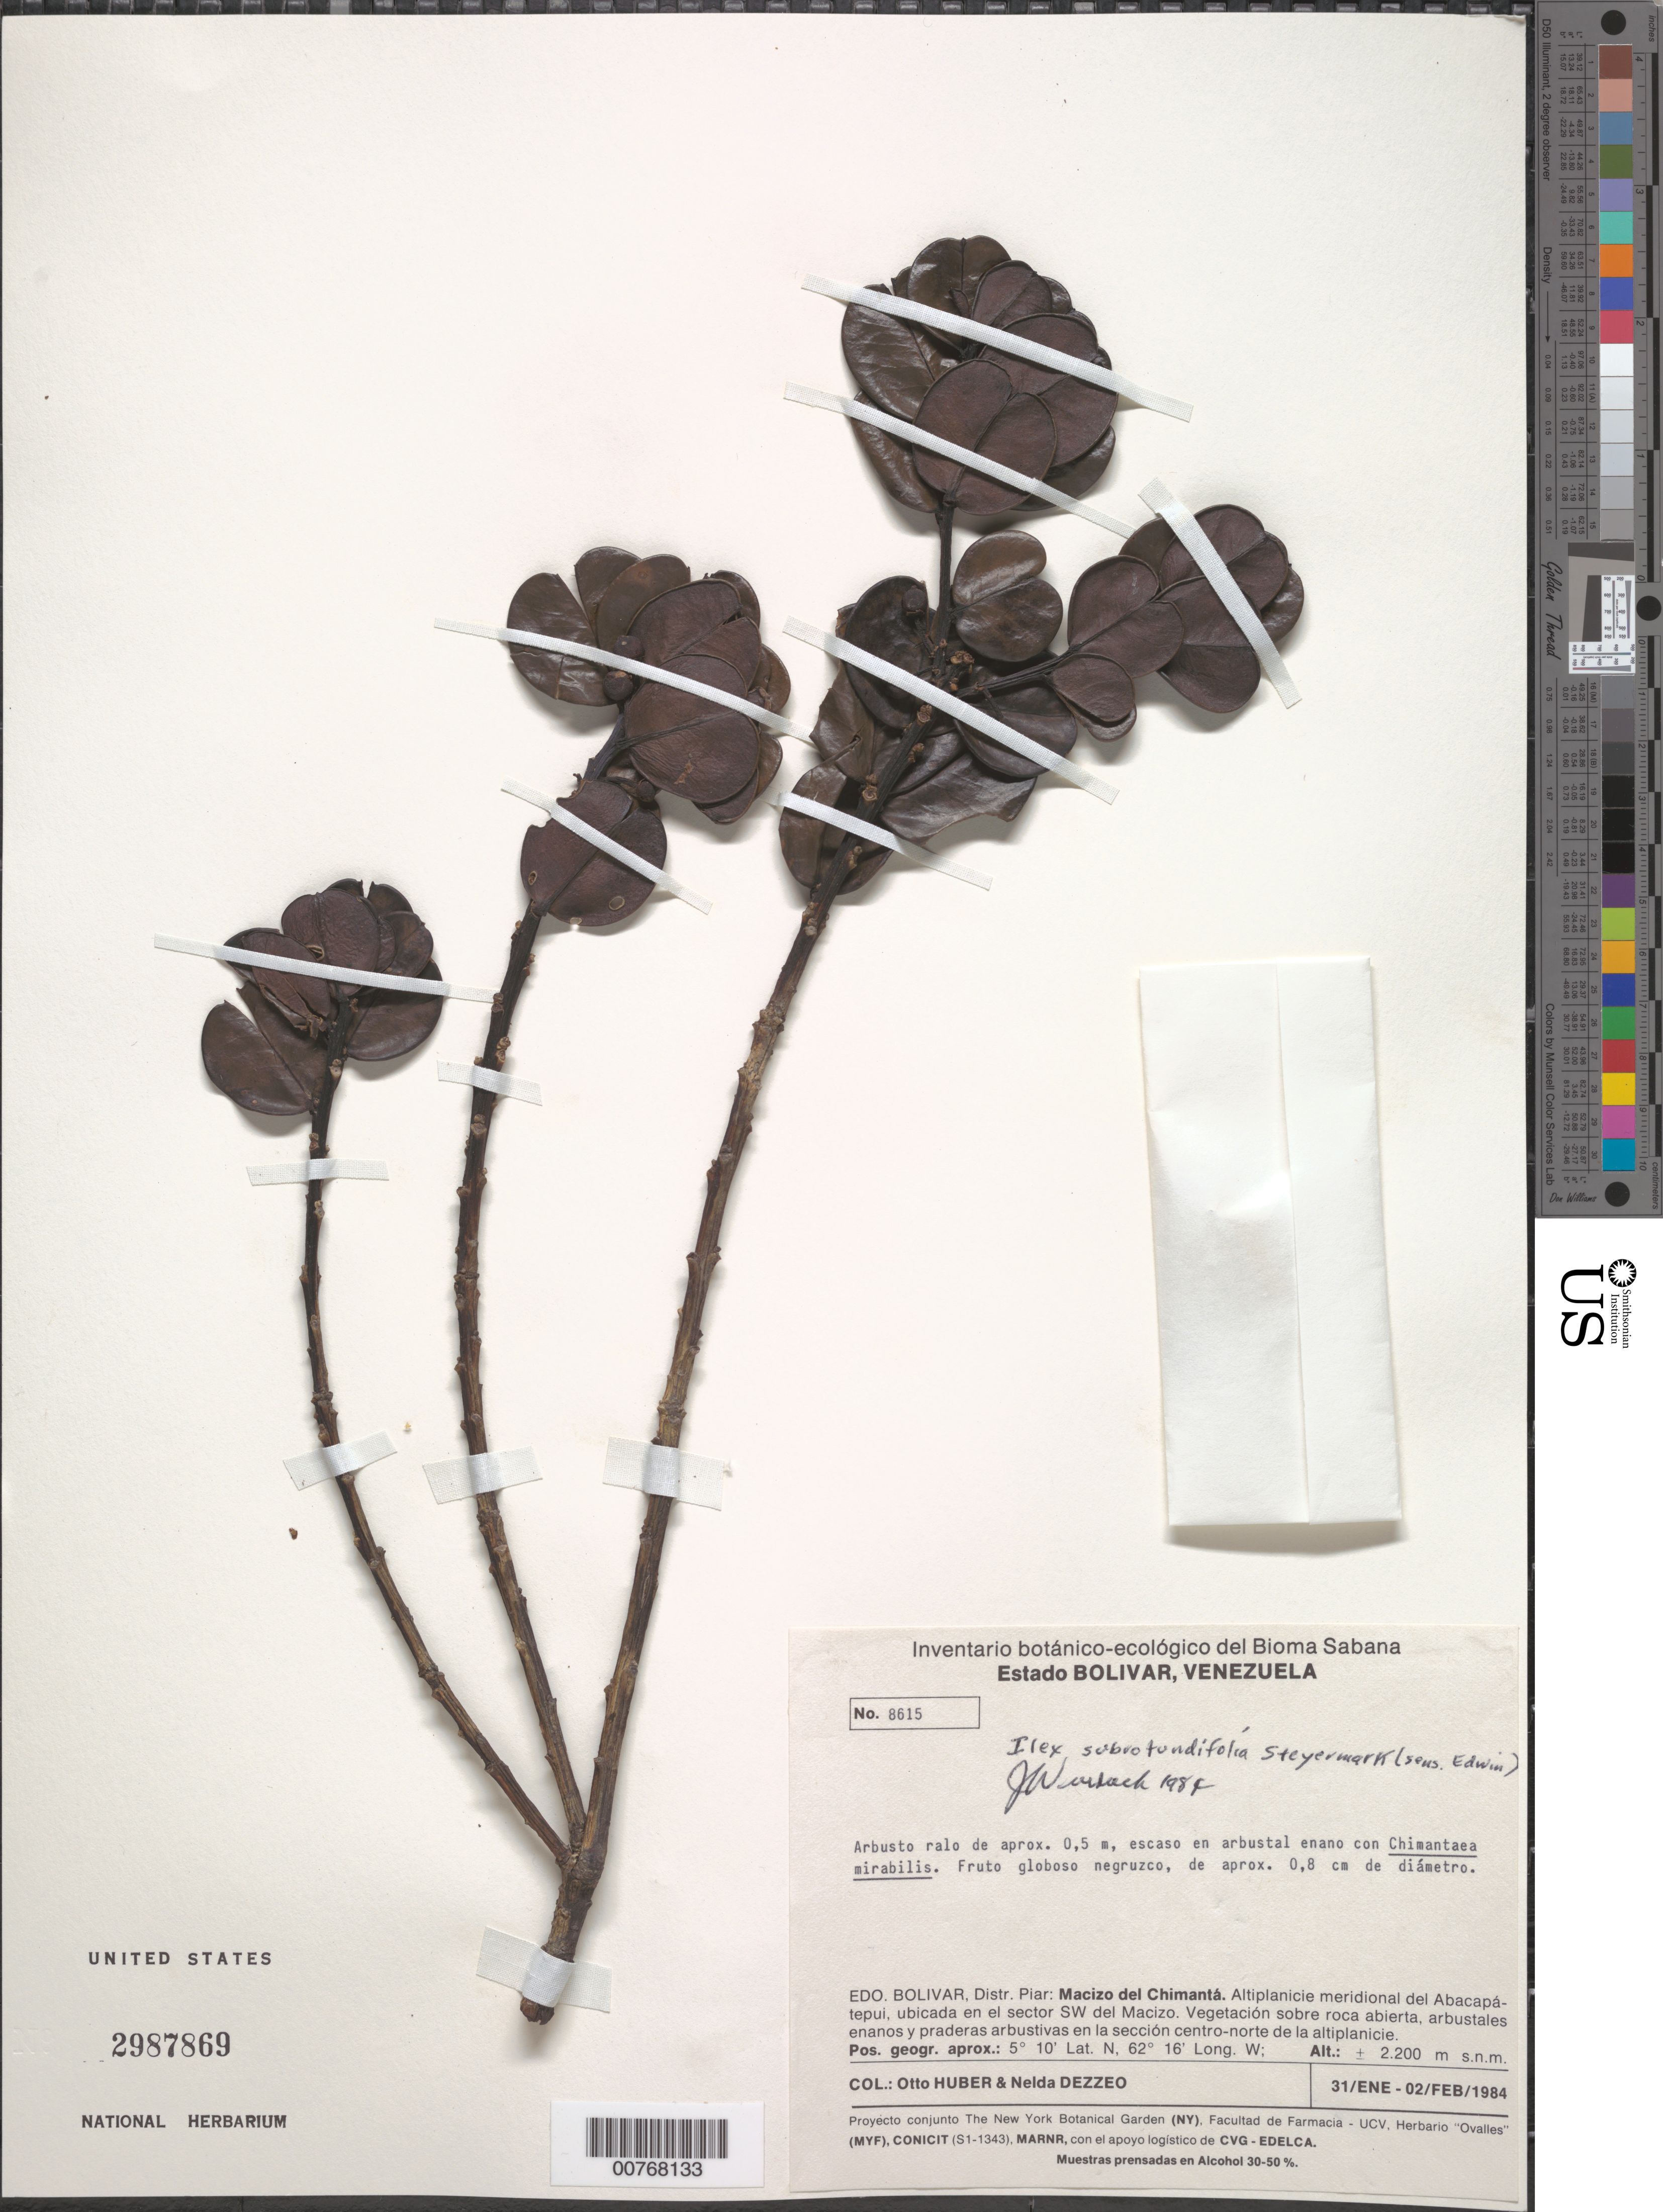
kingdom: Plantae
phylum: Tracheophyta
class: Magnoliopsida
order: Aquifoliales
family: Aquifoliaceae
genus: Ilex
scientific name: Ilex subrotundifolia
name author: Steyerm.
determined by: Wurdack, John J., (US), US (UNITED STATES)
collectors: O. Huber & N. Dezzeo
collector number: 8615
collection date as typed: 31-Jan-84 to 2-Feb-84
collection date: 1984-01-31/1984-02-02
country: Venezuela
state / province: Bolívar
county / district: Piar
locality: Macizo del Chimantá, southern high plain of Abacapán-tepuí, located SW sector of Macizo (massif)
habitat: Vegetación sobre roca abierta, arbustales enanos y praderas arbustivas en la seccion centro-norte de la altiplanicie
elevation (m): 2200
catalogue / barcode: US 2987869